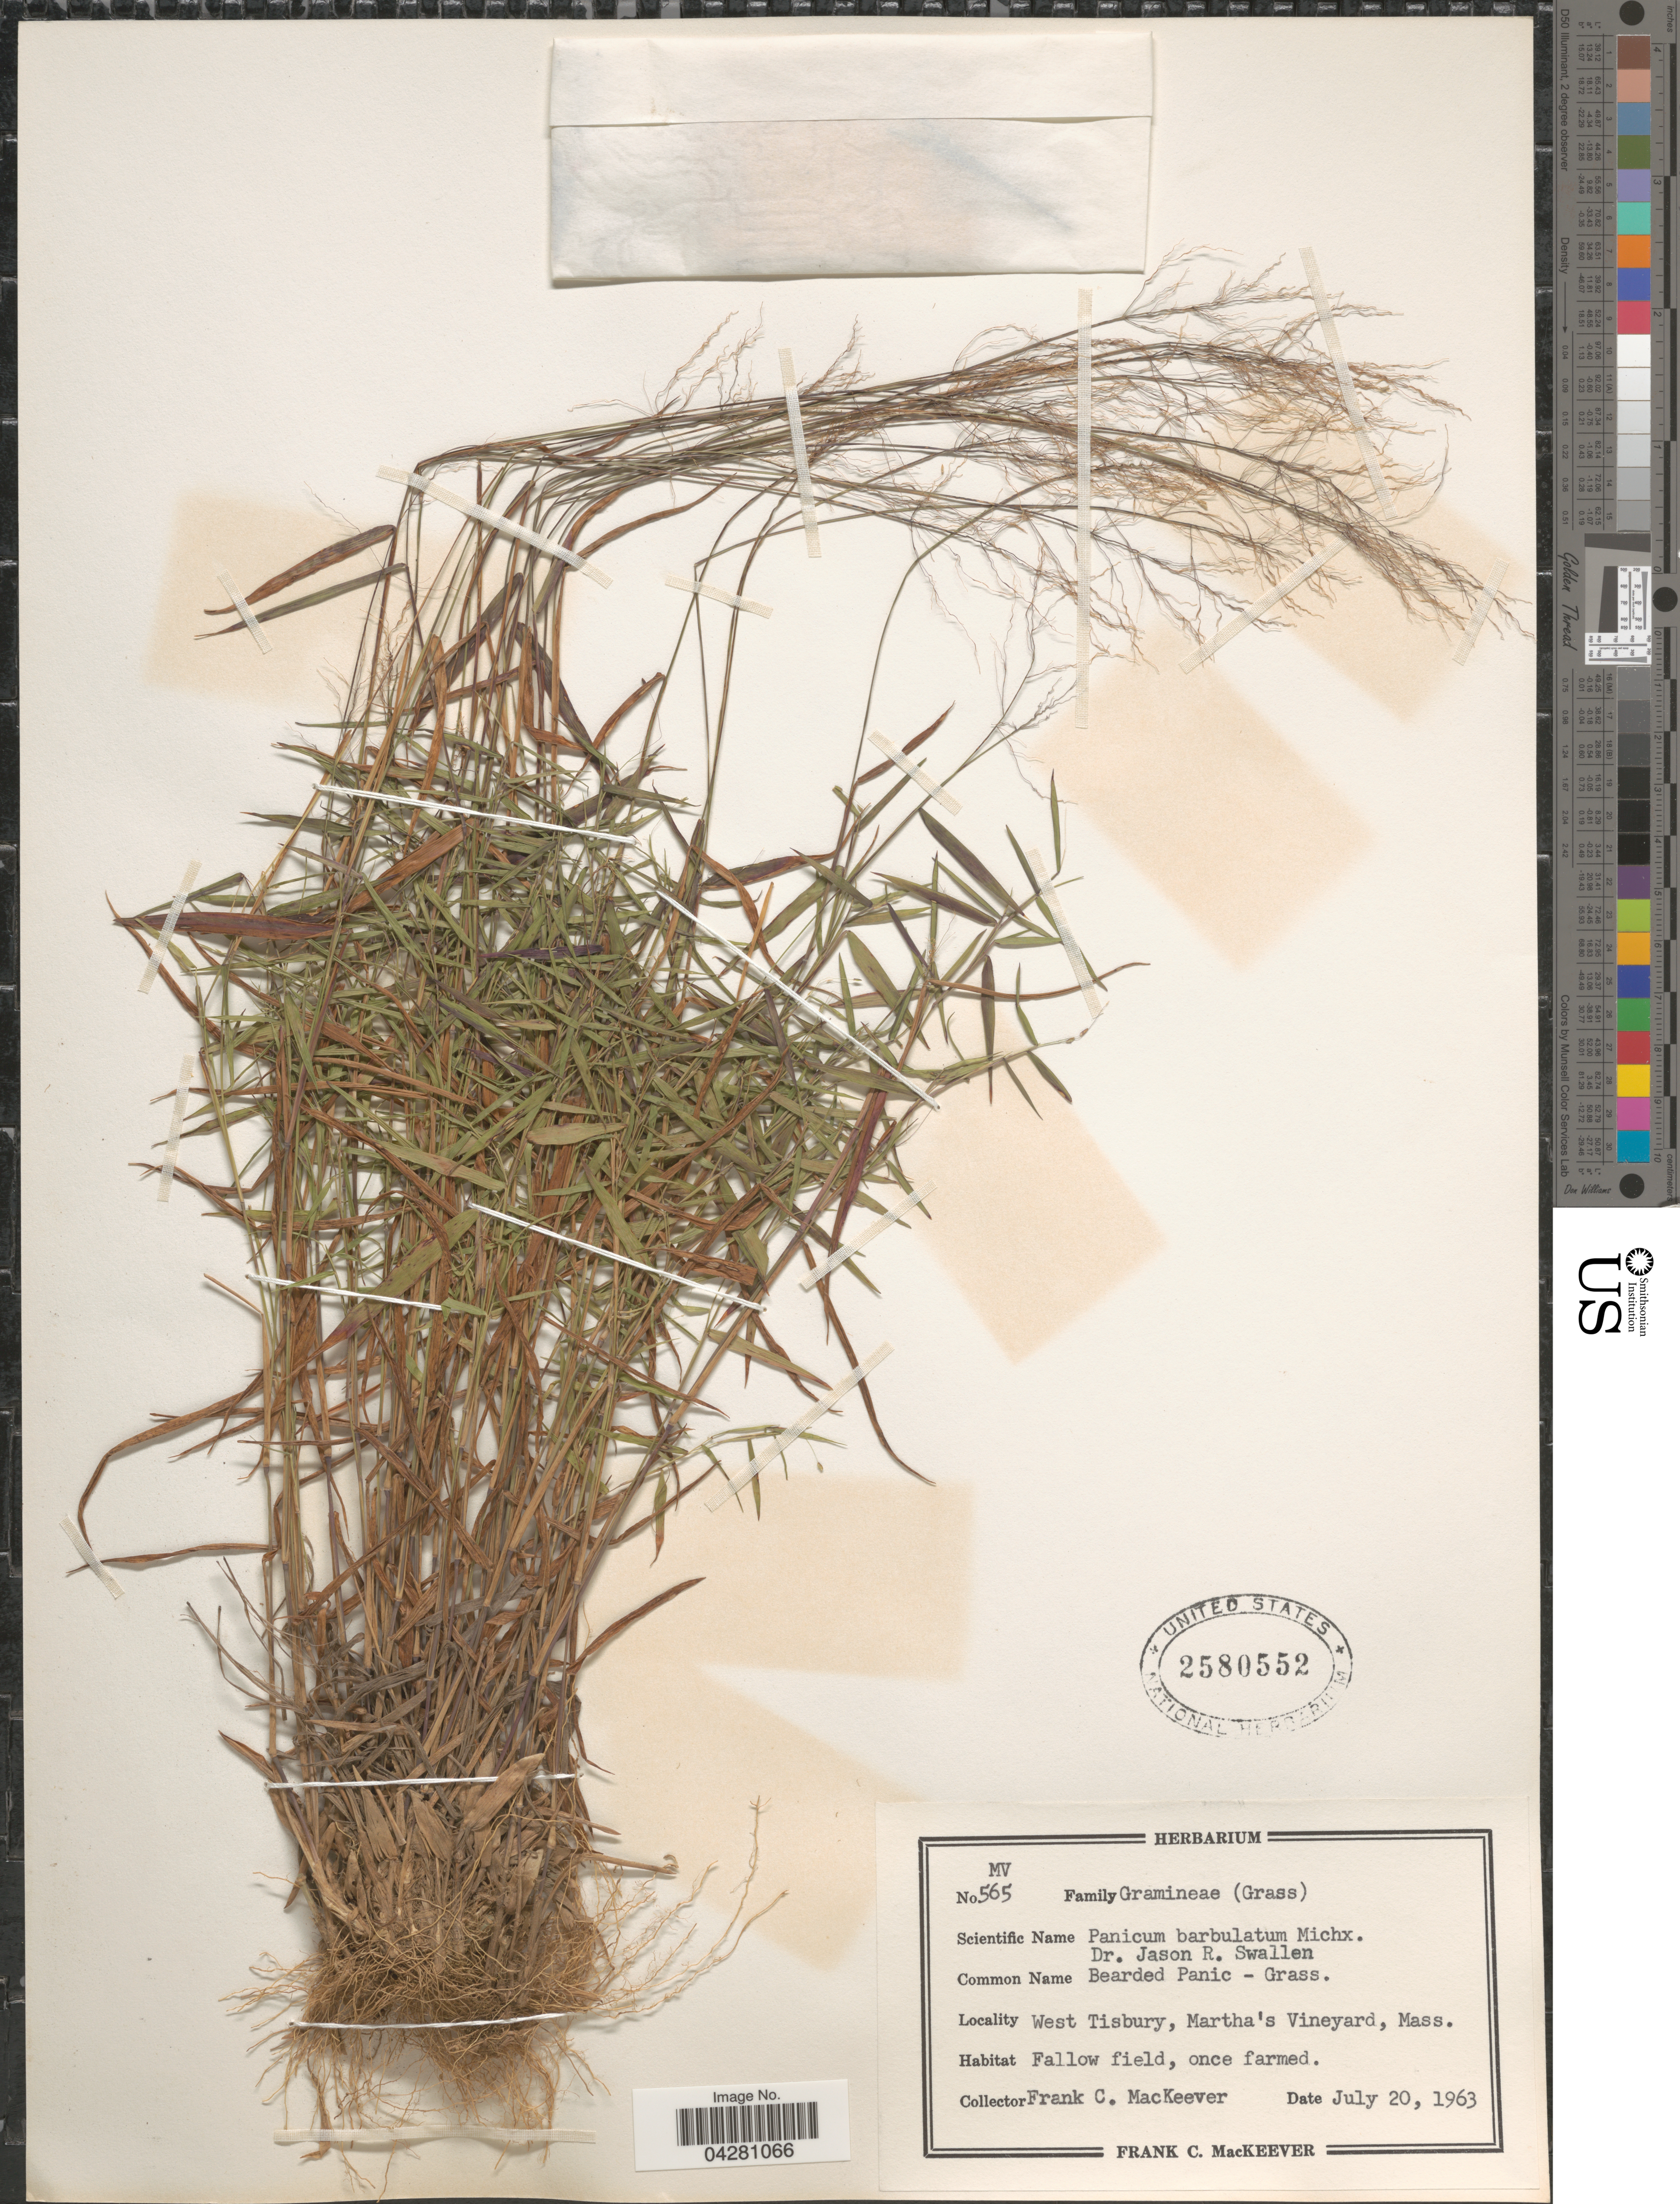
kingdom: Plantae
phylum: Tracheophyta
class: Liliopsida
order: Poales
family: Poaceae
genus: Dichanthelium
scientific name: Dichanthelium dichotomum var. dichotomum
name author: (L.) Gould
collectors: F. C. MacKeever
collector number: MV565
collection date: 1963-07-20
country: United States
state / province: Massachusetts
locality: West Tisbury, Martha's Vineyard.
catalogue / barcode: US 2580552